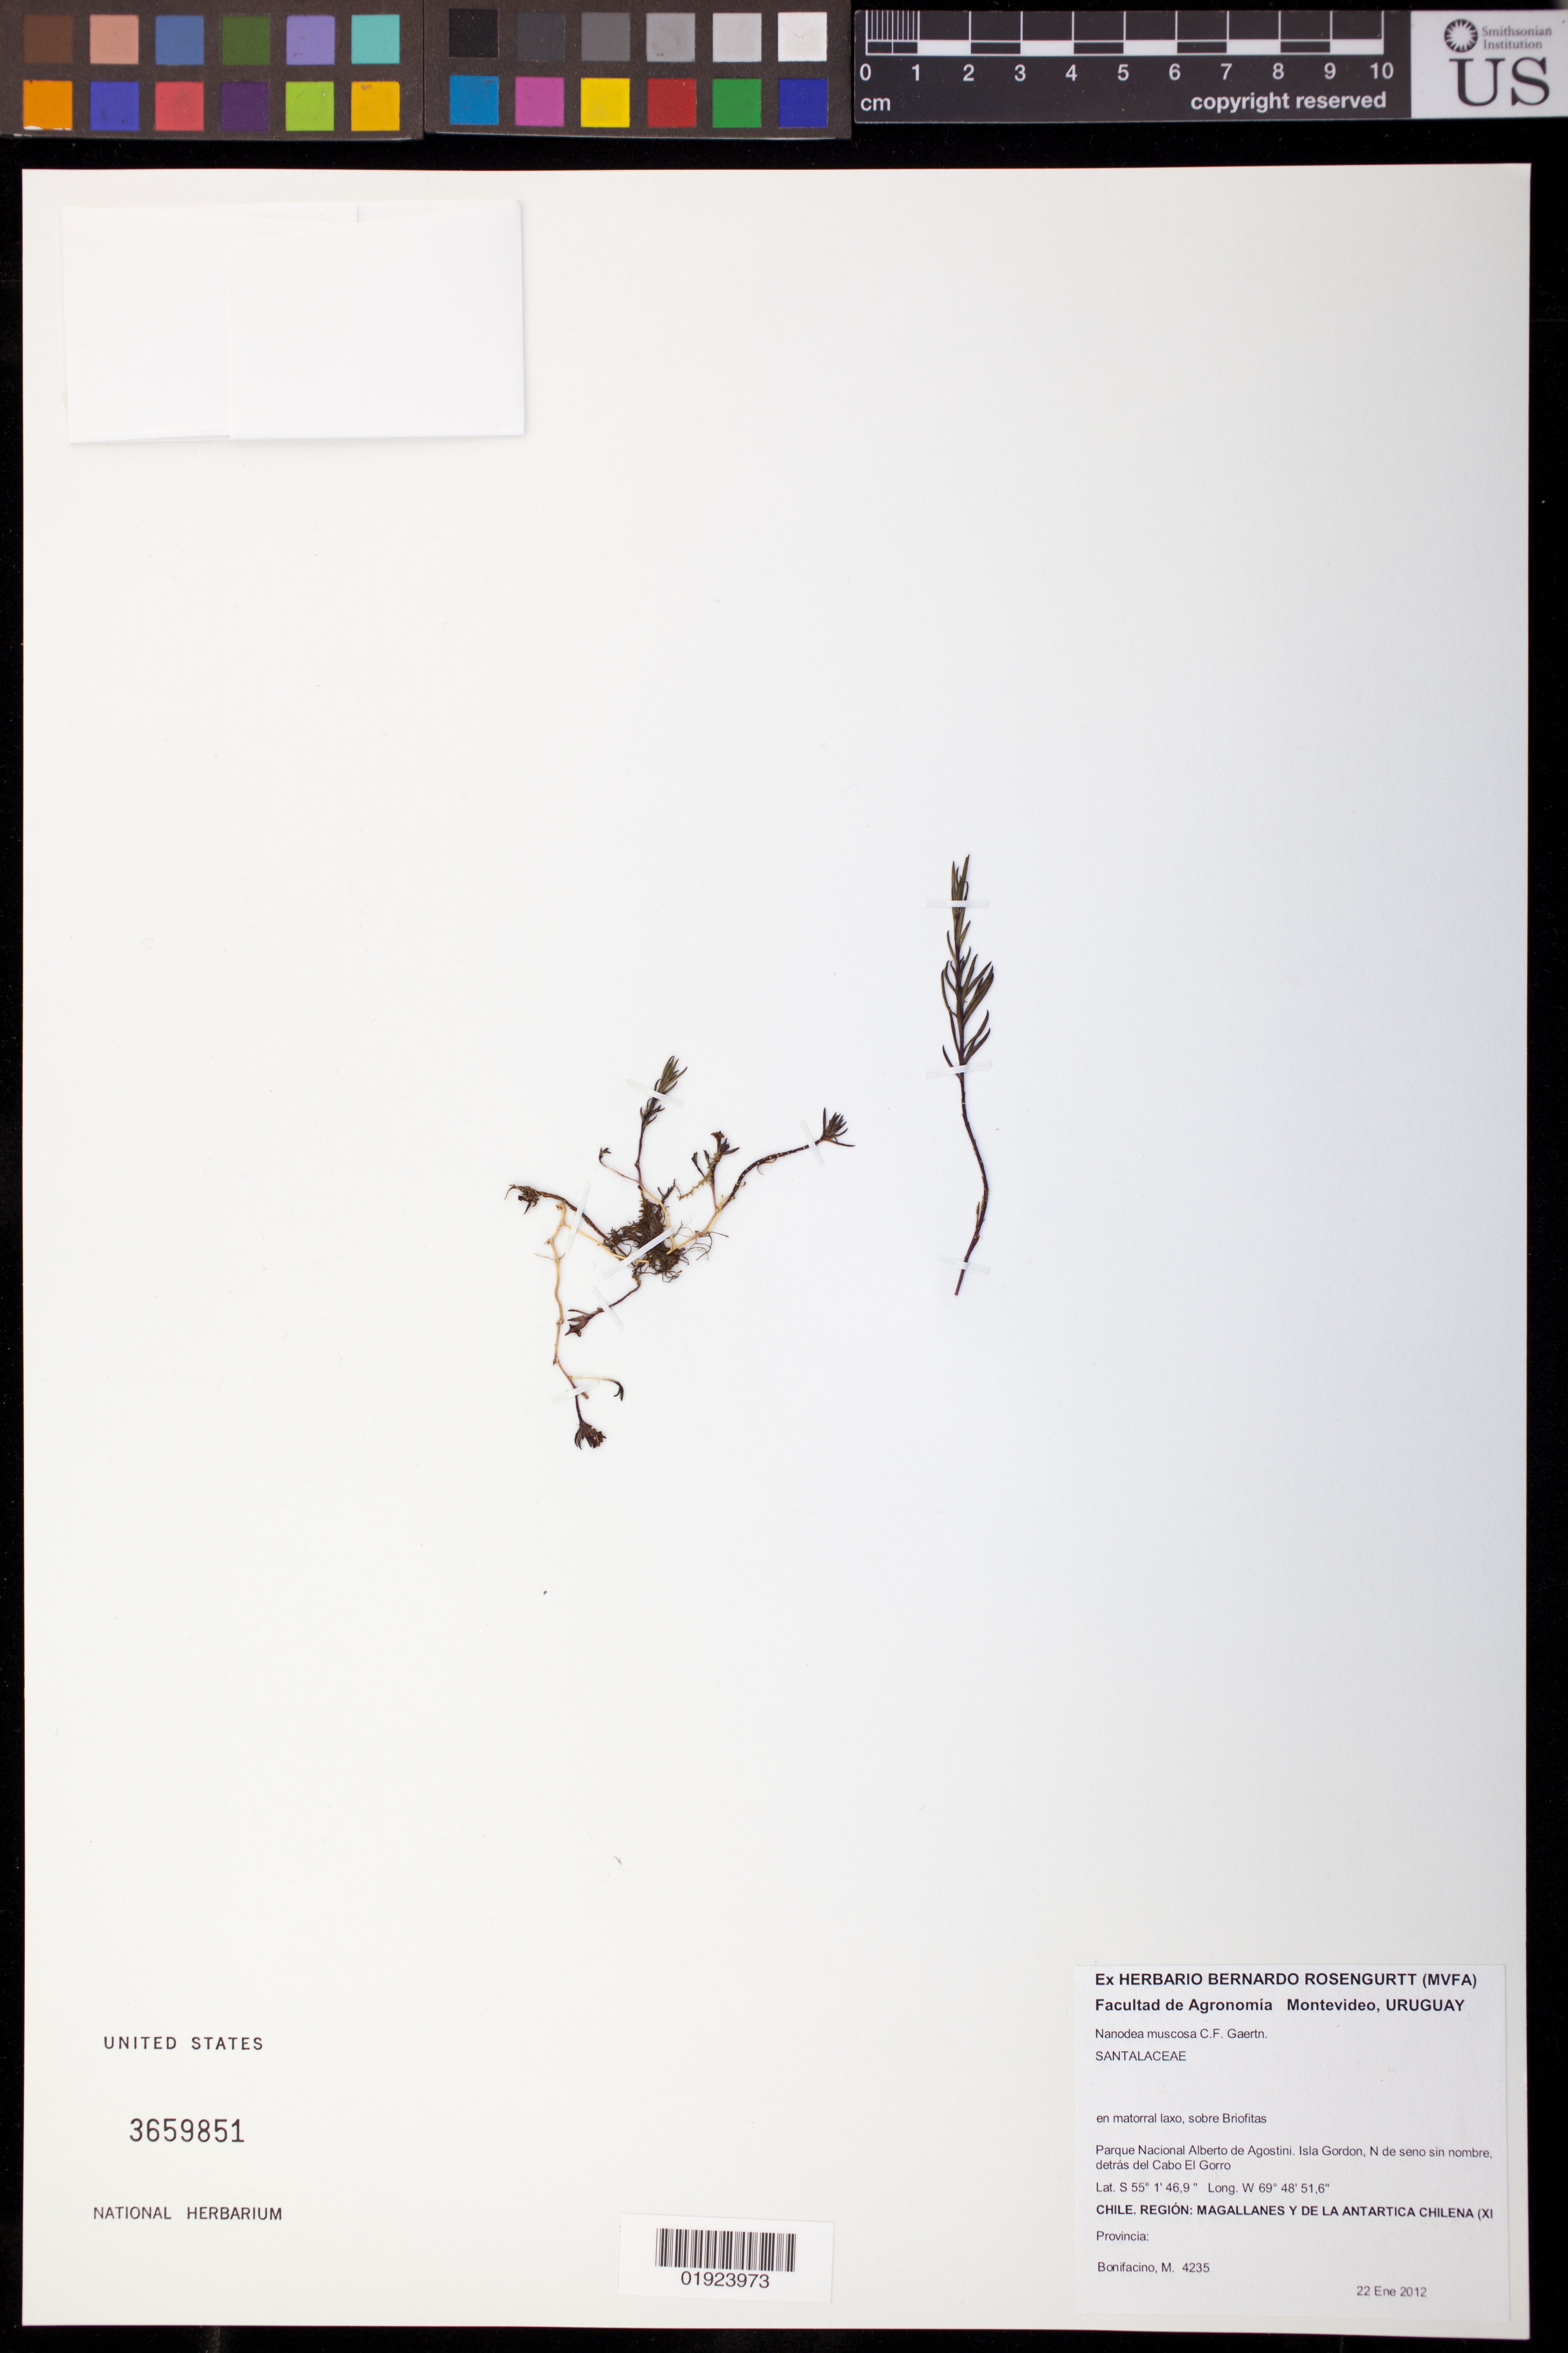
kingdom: Plantae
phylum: Tracheophyta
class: Magnoliopsida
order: Santalales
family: Nanodeaceae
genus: Nanodea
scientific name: Nanodea muscosa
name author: Banks ex C.F. Gaertn.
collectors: M. Bonifacino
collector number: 4235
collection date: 2012-01-22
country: Chile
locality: Parque Nacional Alberto de Agostini. Isla Gordon, N de seno sin nombre, detras del Cabo El Gorro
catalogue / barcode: US 3659851